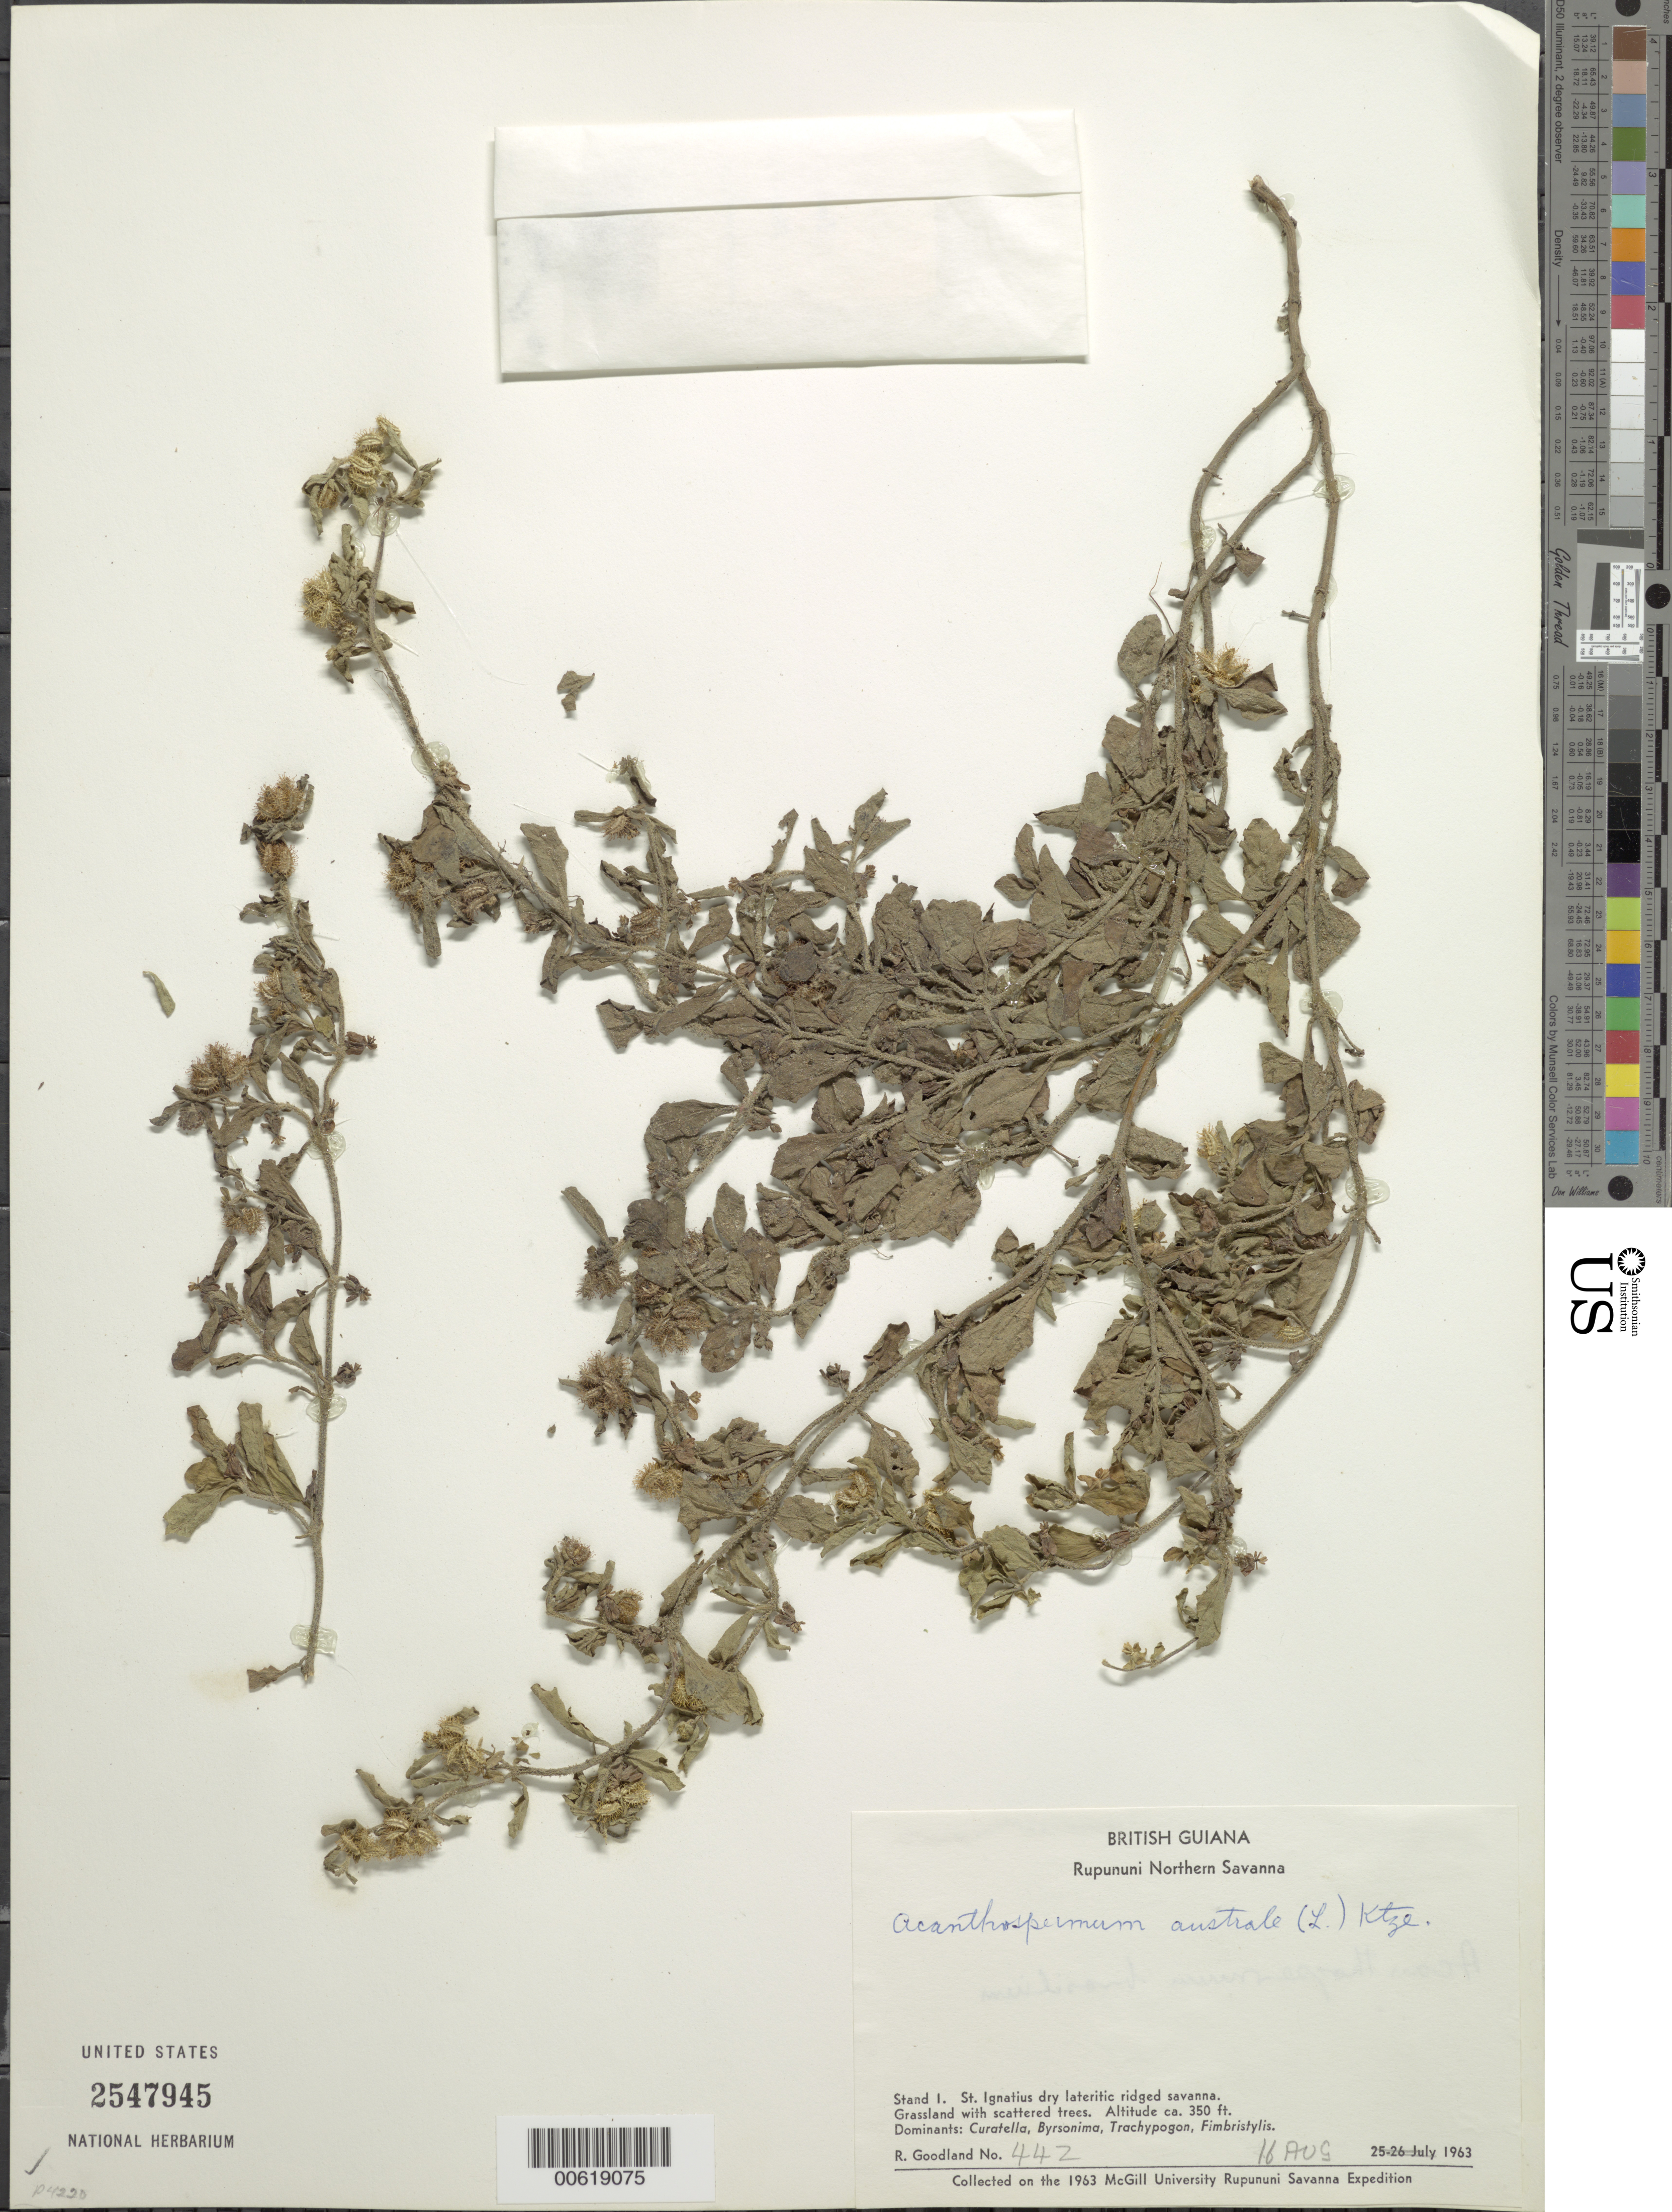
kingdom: Plantae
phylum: Tracheophyta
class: Magnoliopsida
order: Asterales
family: Asteraceae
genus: Acanthospermum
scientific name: Acanthospermum australe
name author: (Loefl.) Kuntze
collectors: R. Goodland & P. Maycock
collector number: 442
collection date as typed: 16-Aug-63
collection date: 1963-08-16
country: Guyana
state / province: U. Takutu-U. Essequibo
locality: Rupununi Northern Savanna, St. Ignatius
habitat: Grassland with scattered trees. Dominants: Curatella, Byrsonima, Trachypogon, Fimbristylis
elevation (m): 107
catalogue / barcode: US 2547945